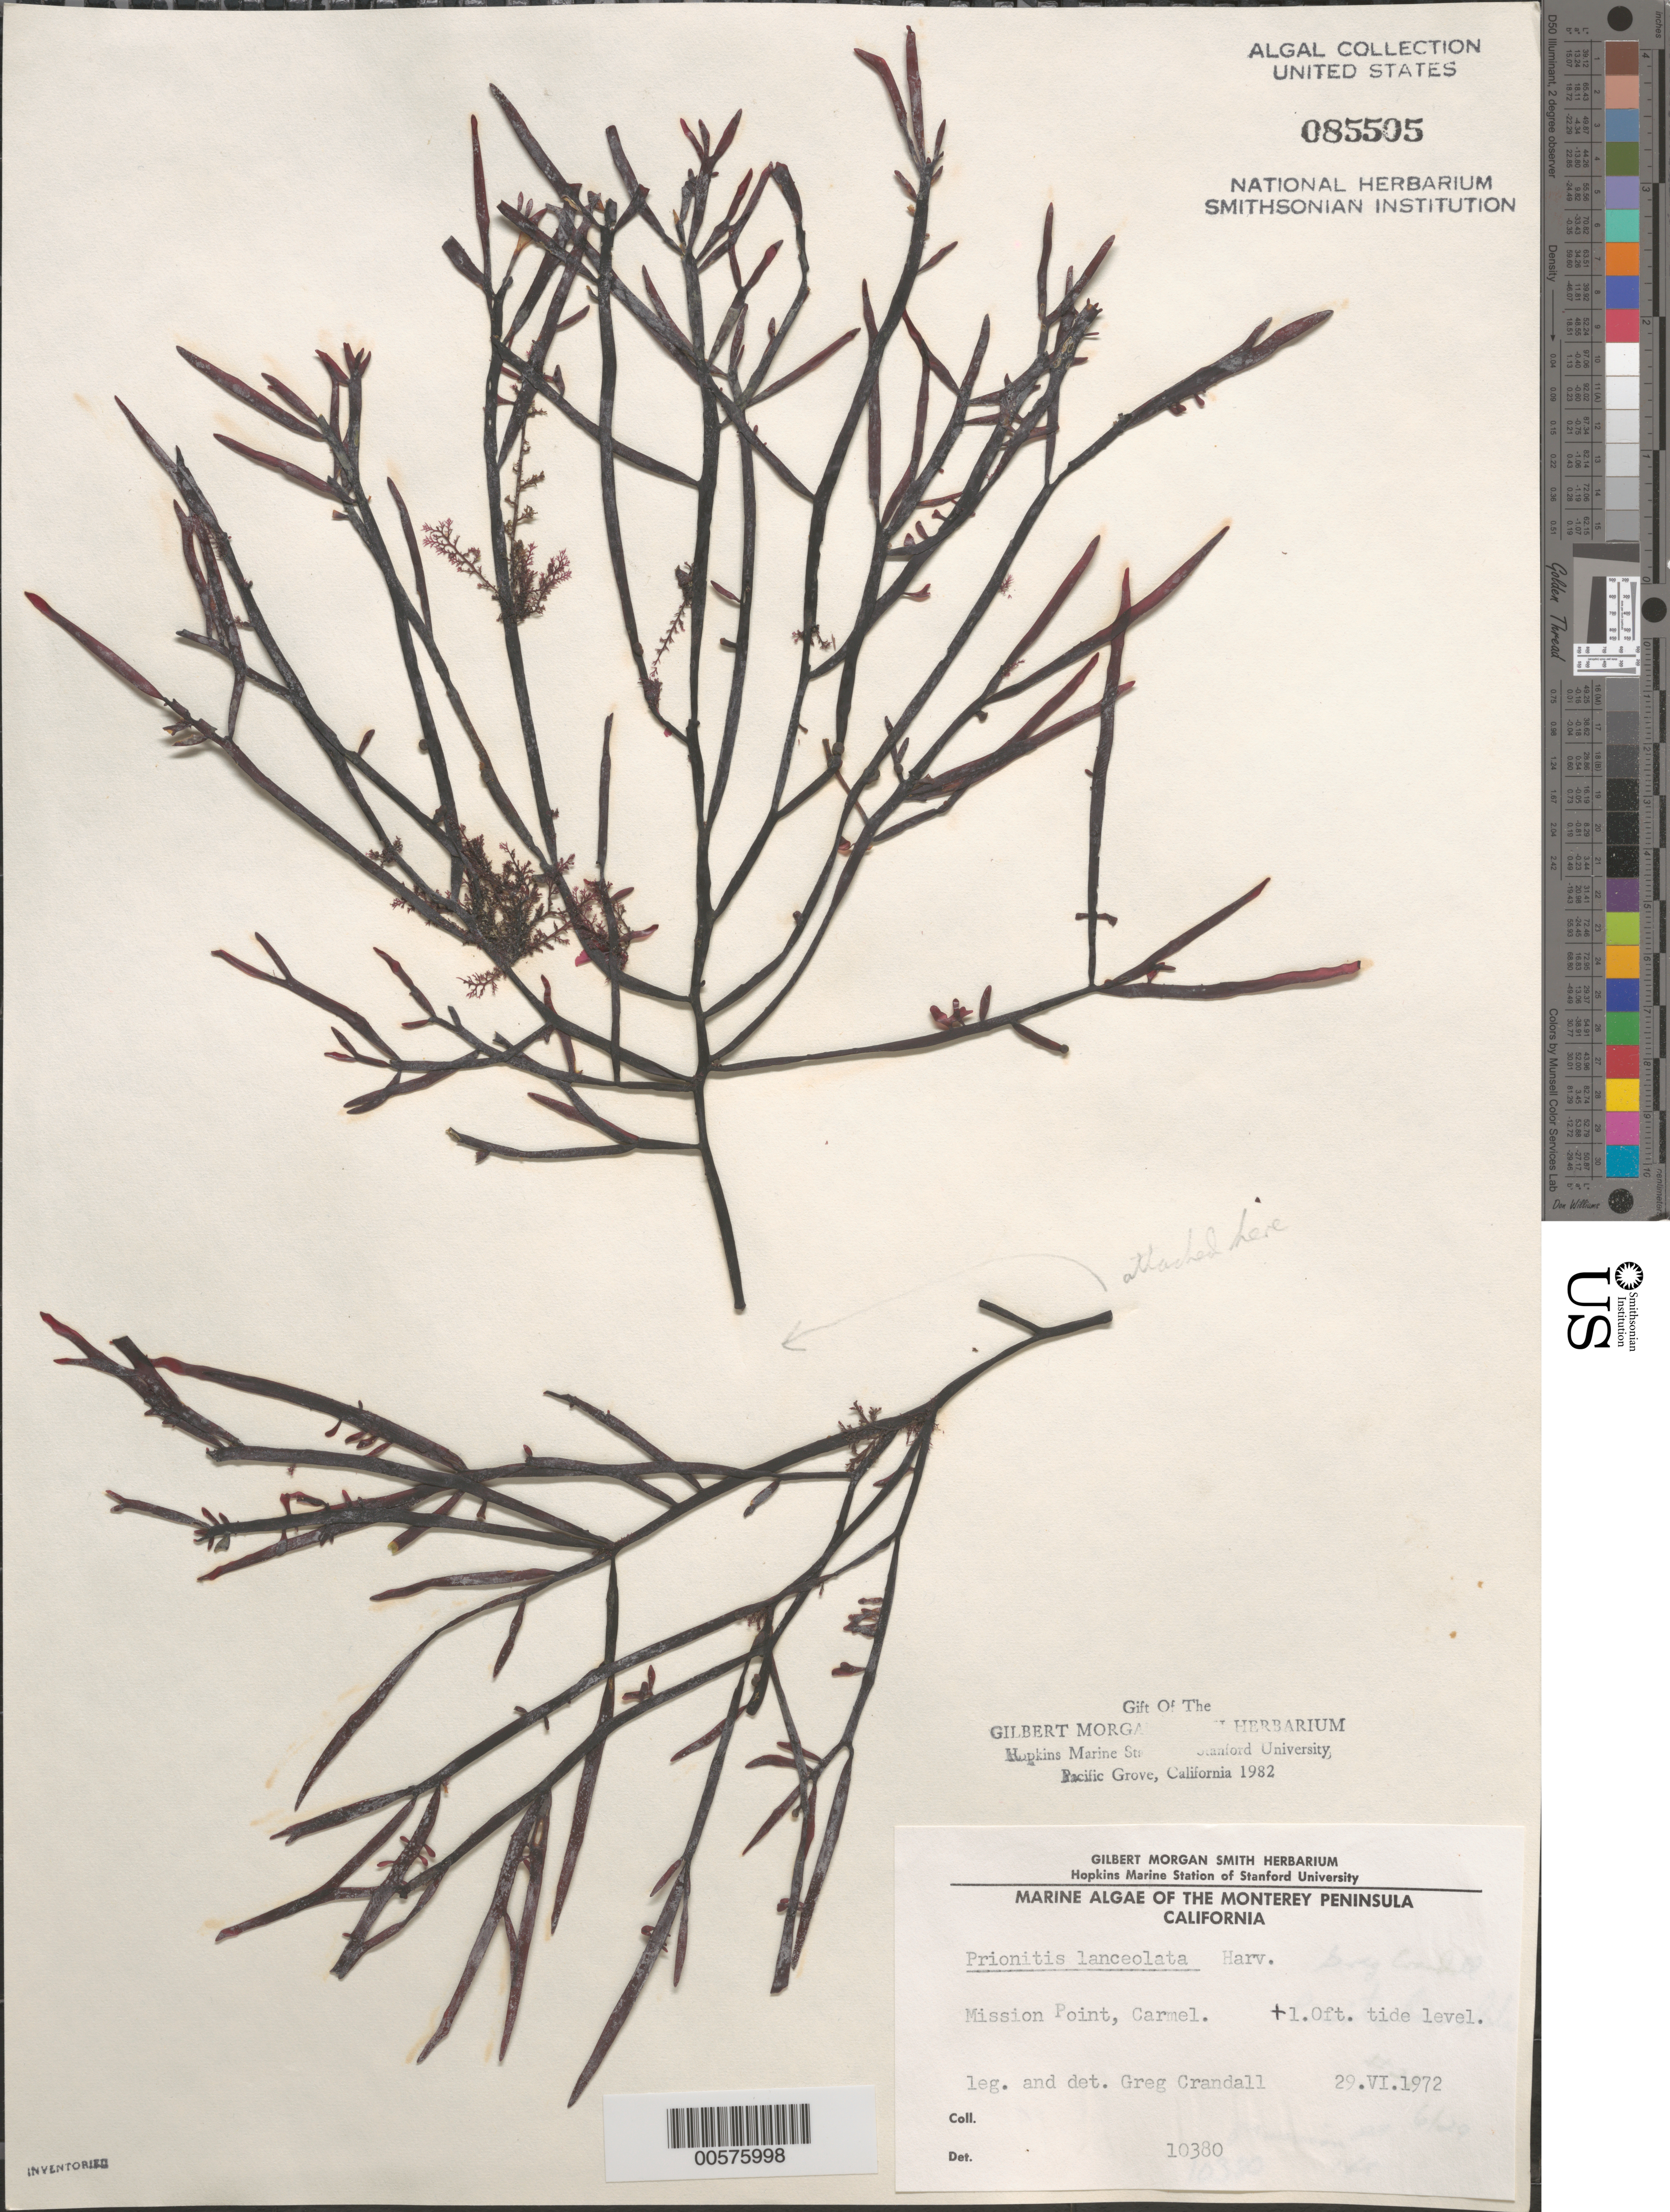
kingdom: Plantae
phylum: Rhodophyta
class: Florideophyceae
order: Cryptonemiales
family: Cryptonemiaceae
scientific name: Prionitis lanceolata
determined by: Crandall, G.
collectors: G. Crandall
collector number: IAA 10380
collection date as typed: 29 Jun 1972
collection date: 1972-06-29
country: United States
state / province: California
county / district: Monterey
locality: Mission Point, Carmel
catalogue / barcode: US 85505